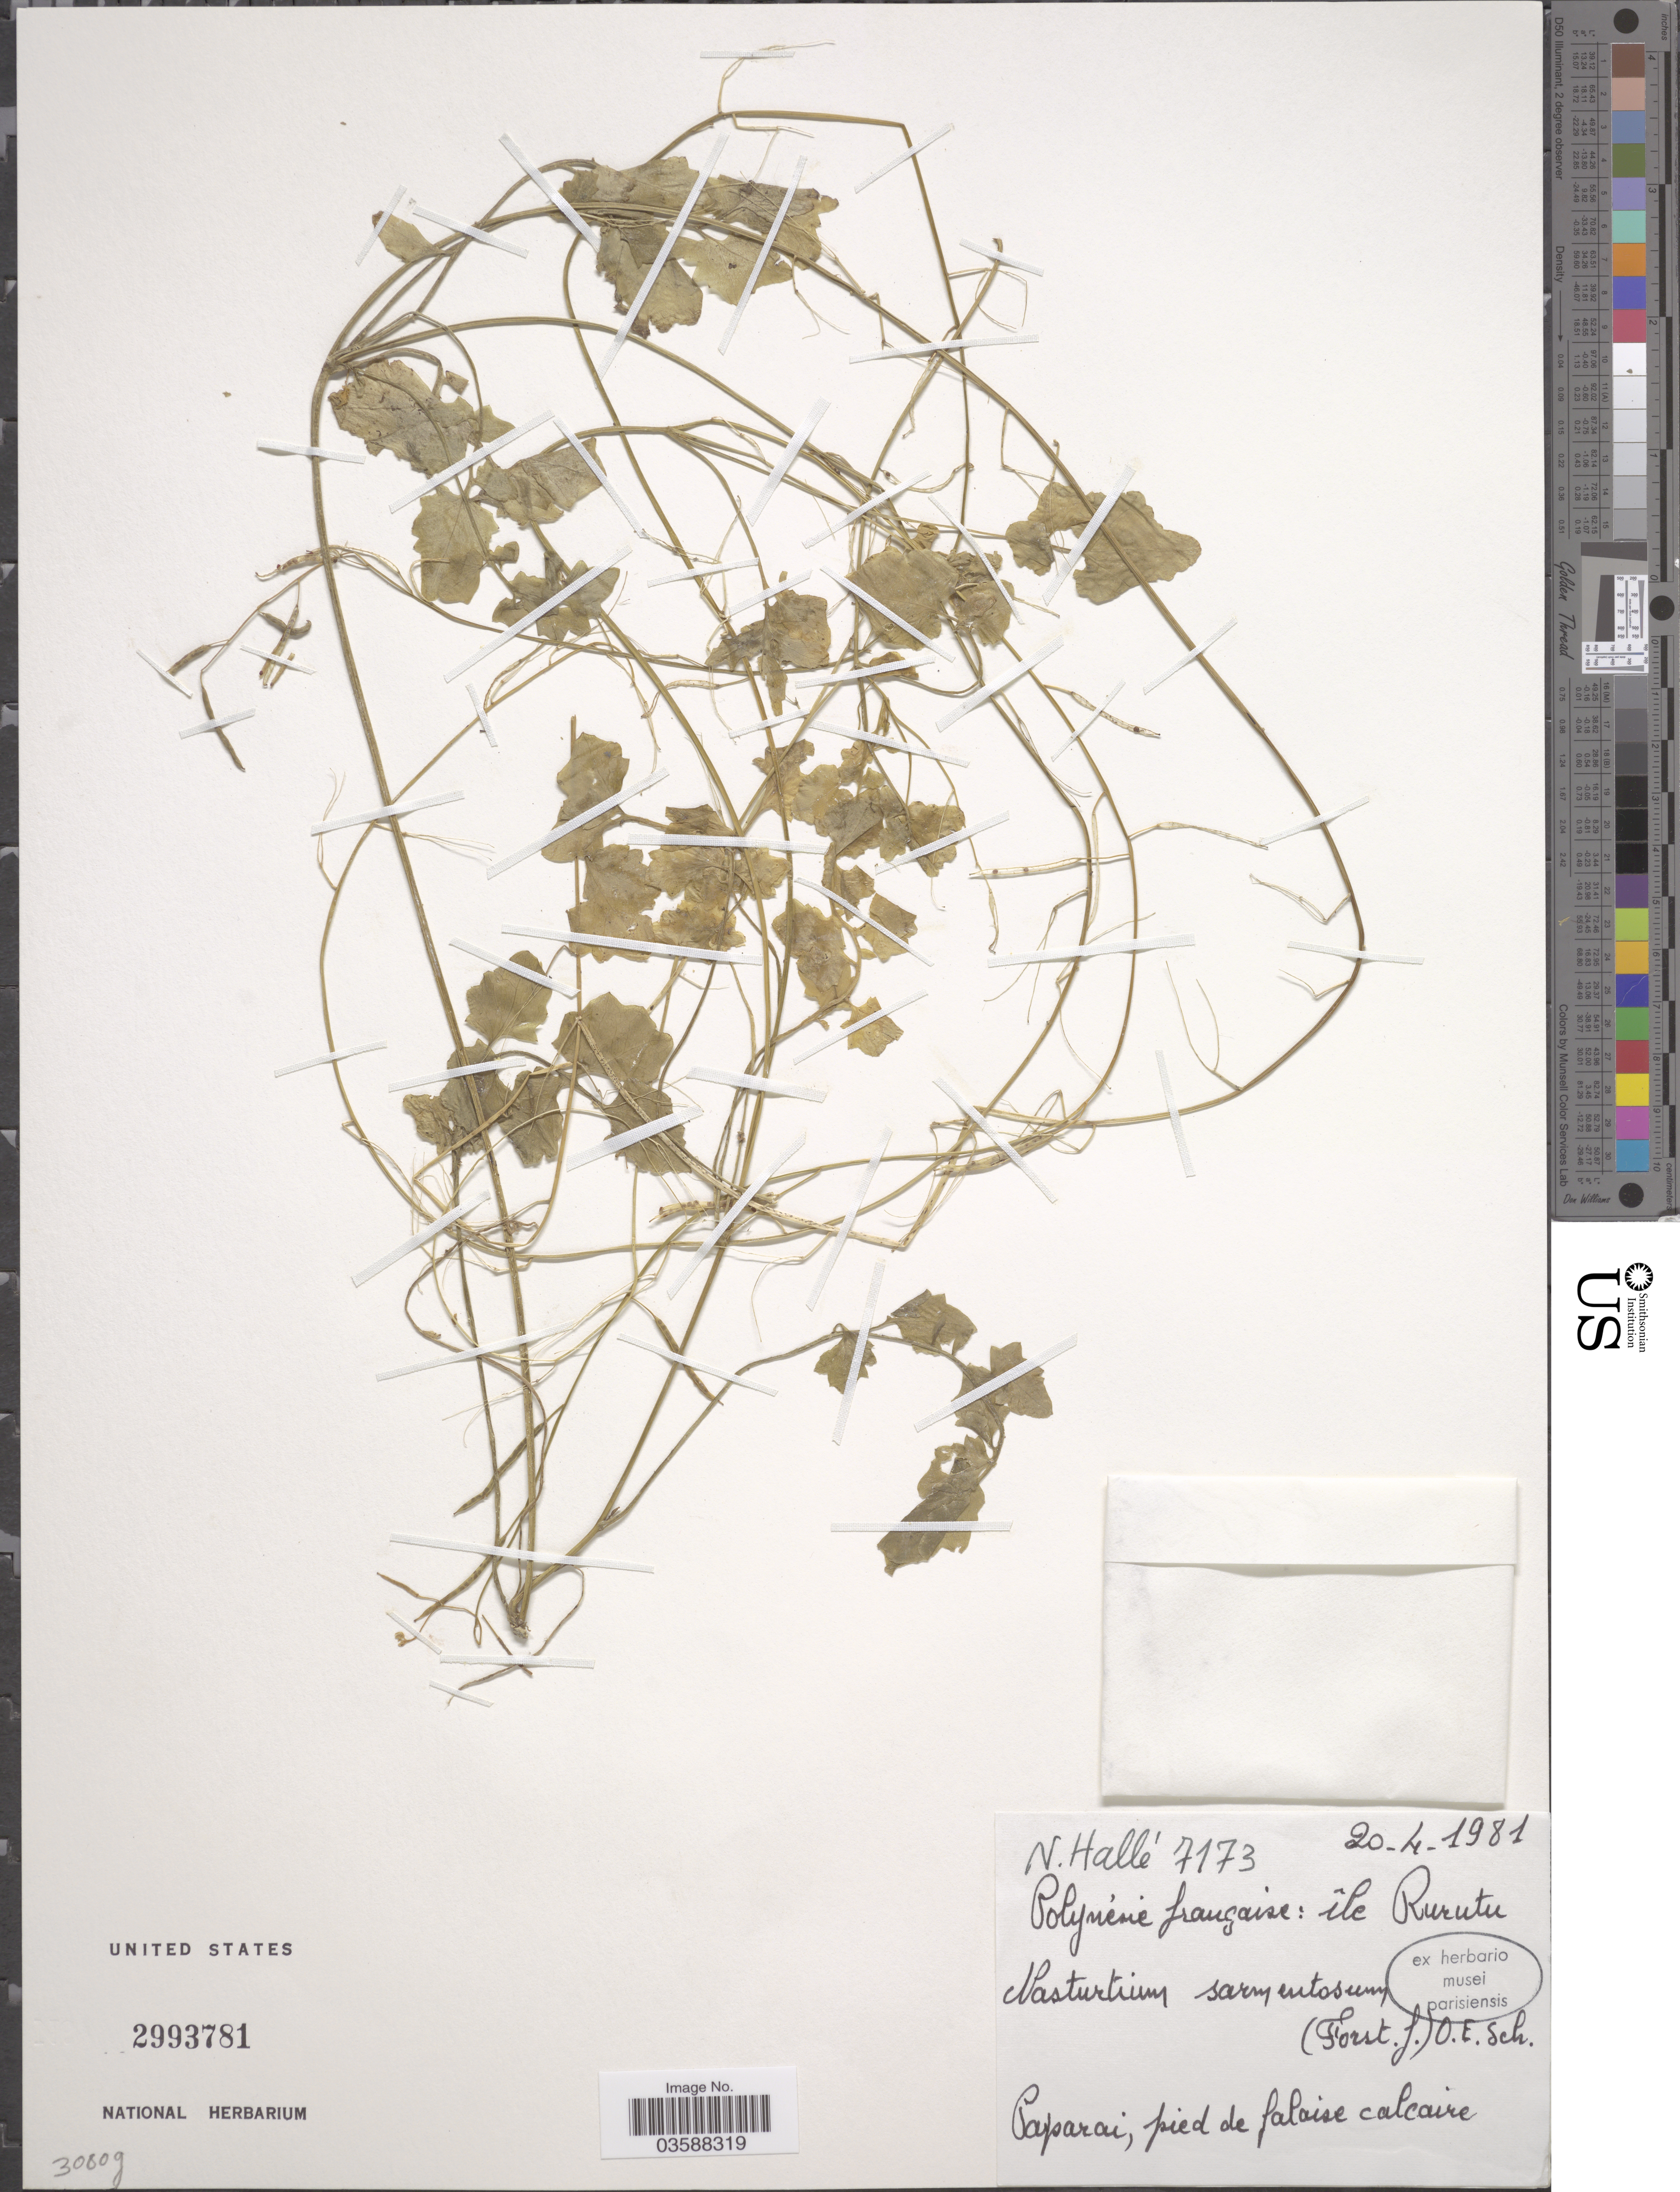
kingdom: Plantae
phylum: Tracheophyta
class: Magnoliopsida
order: Brassicales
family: Brassicaceae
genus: Rorippa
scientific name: Rorippa sarmentosa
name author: (Sol. ex G. Forst.) J.F. Macbr.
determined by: Strong, M. T., (US), Smithsonian Institution - National Museum of Natural History (UNITED STATES)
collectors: N. Hallé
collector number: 7173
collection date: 1981-04-20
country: French Polynesia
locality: Polynésie française: île Rurutu. Paparai, pied de falaise calcaire.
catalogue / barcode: US 2993781